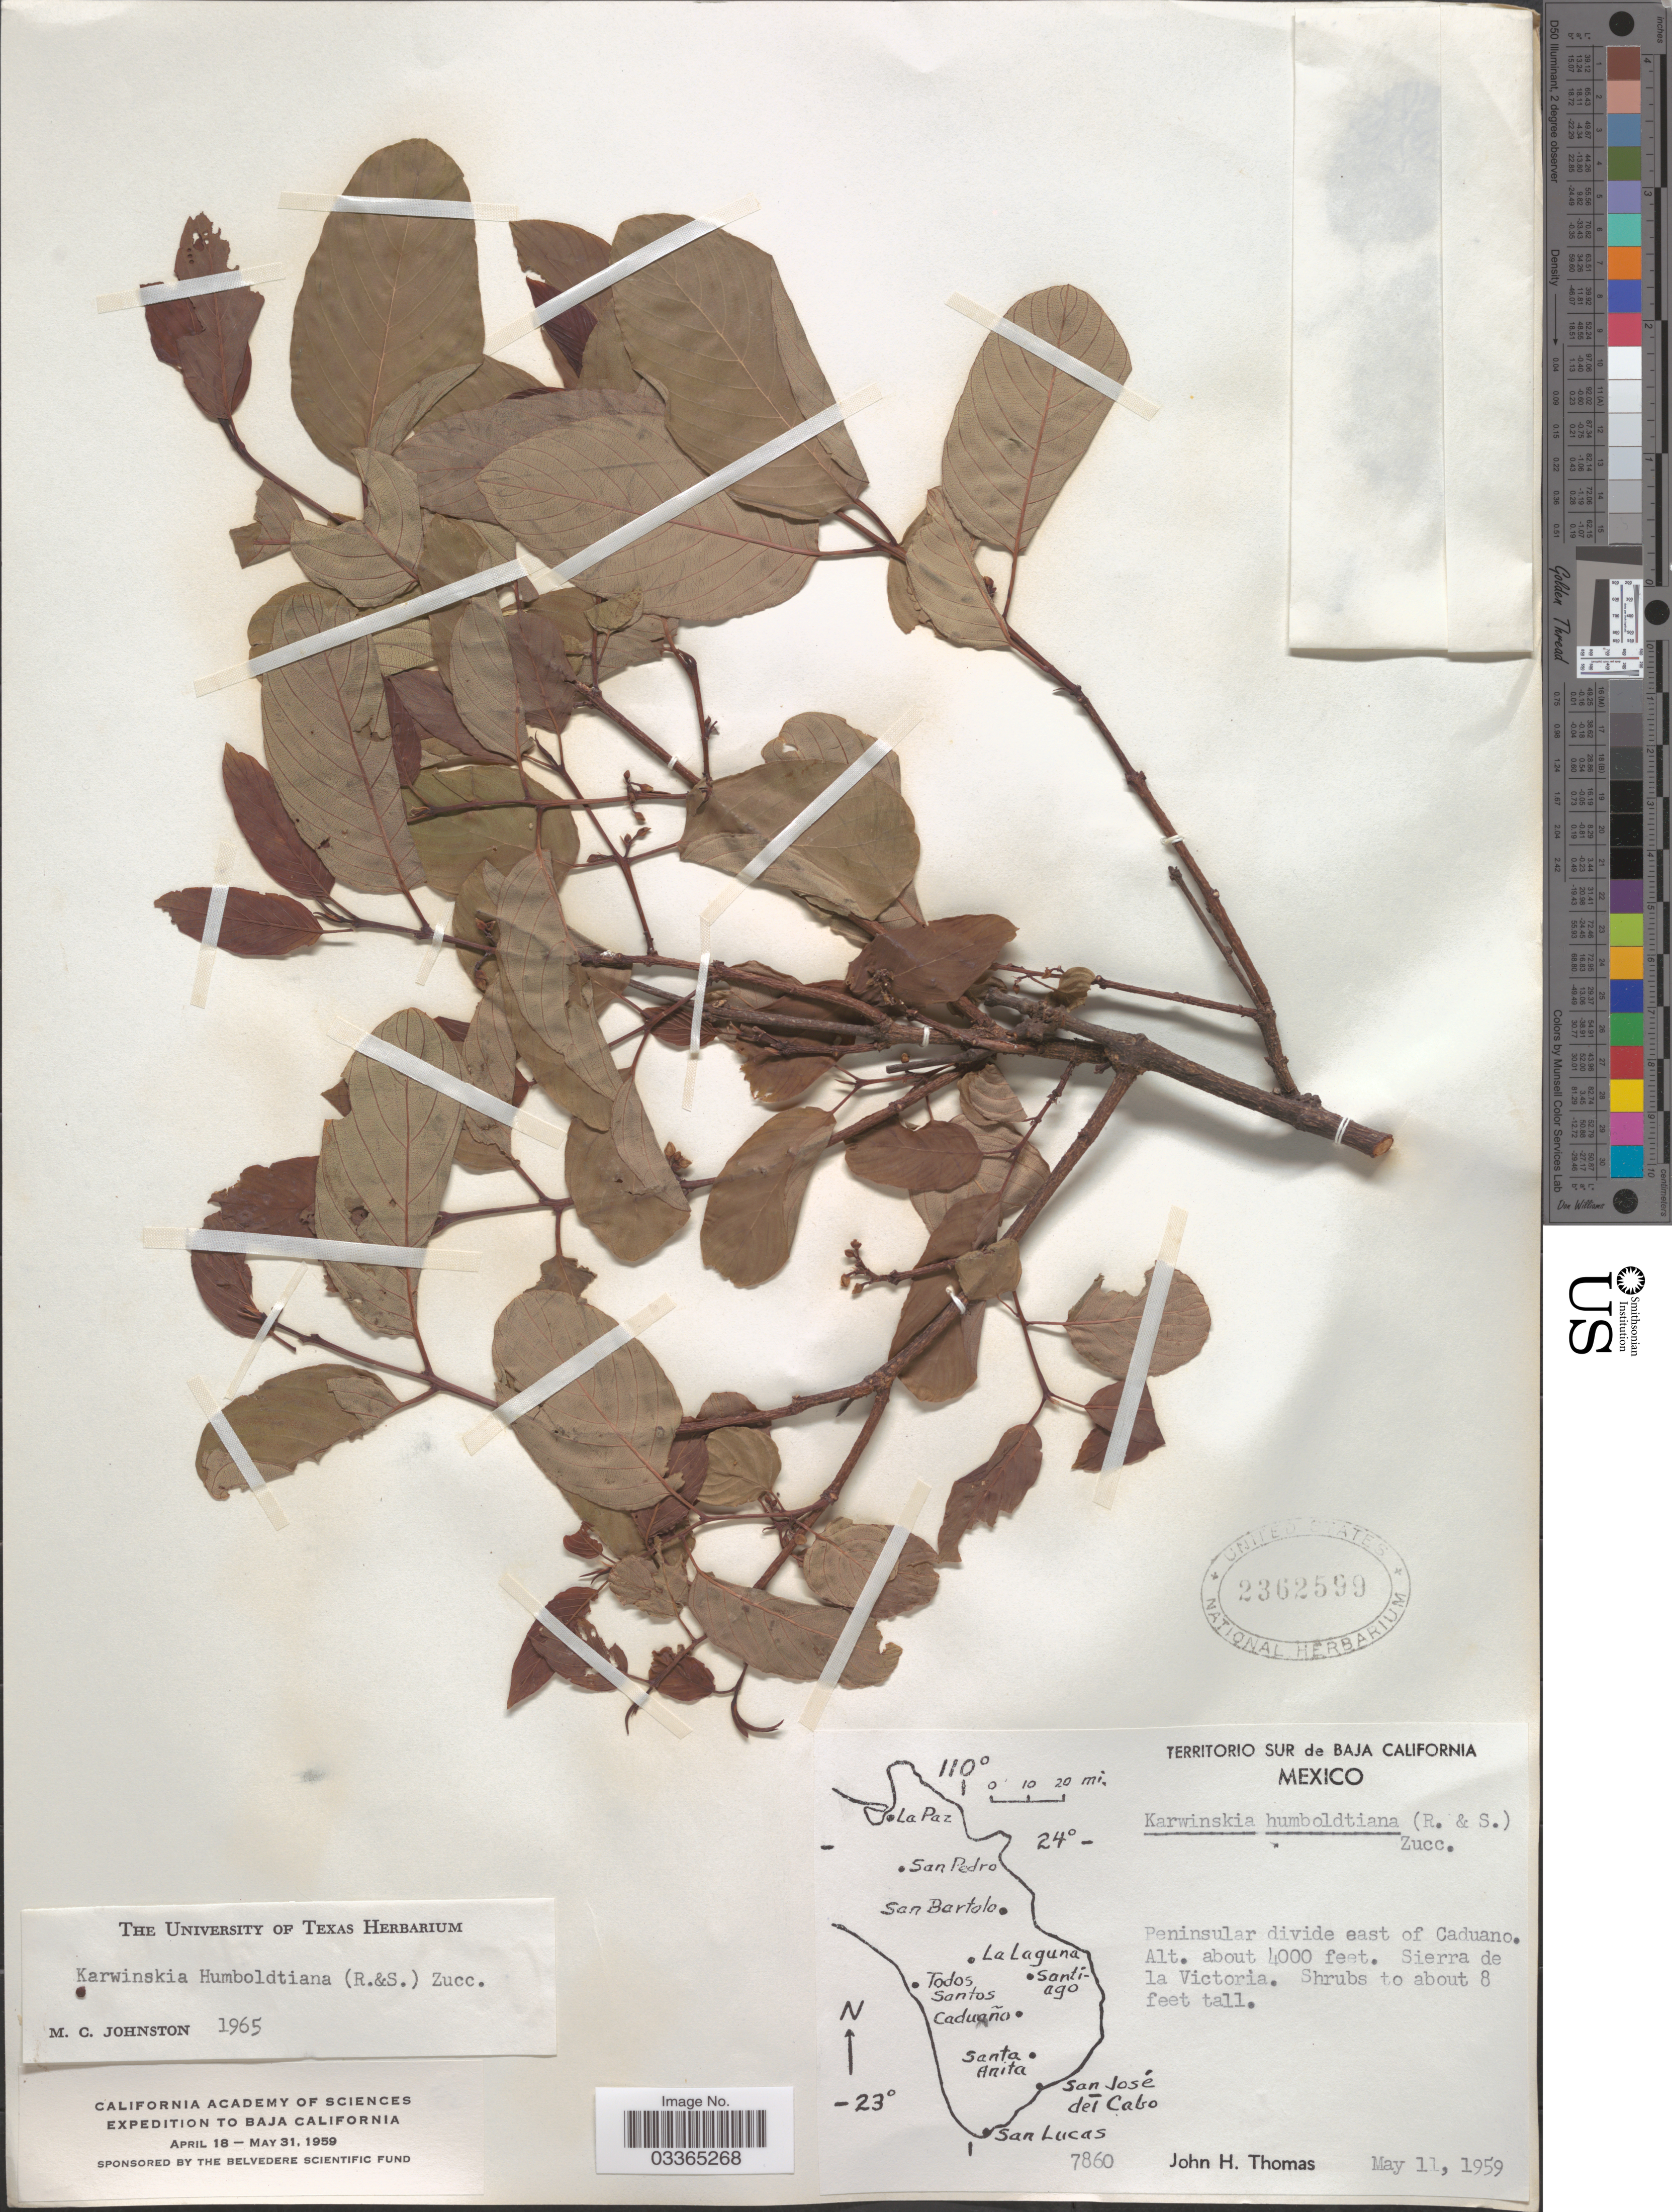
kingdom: Plantae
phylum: Tracheophyta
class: Magnoliopsida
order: Rosales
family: Rhamnaceae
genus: Karwinskia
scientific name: Karwinskia humboldtiana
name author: (Schult.) Zucc.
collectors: J. H. Thomas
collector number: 7860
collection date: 1959-05-11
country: Mexico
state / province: Baja California Sur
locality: Peninsular divide east of Caduano. Sierra de la Victoria.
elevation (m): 1219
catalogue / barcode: US 2362599